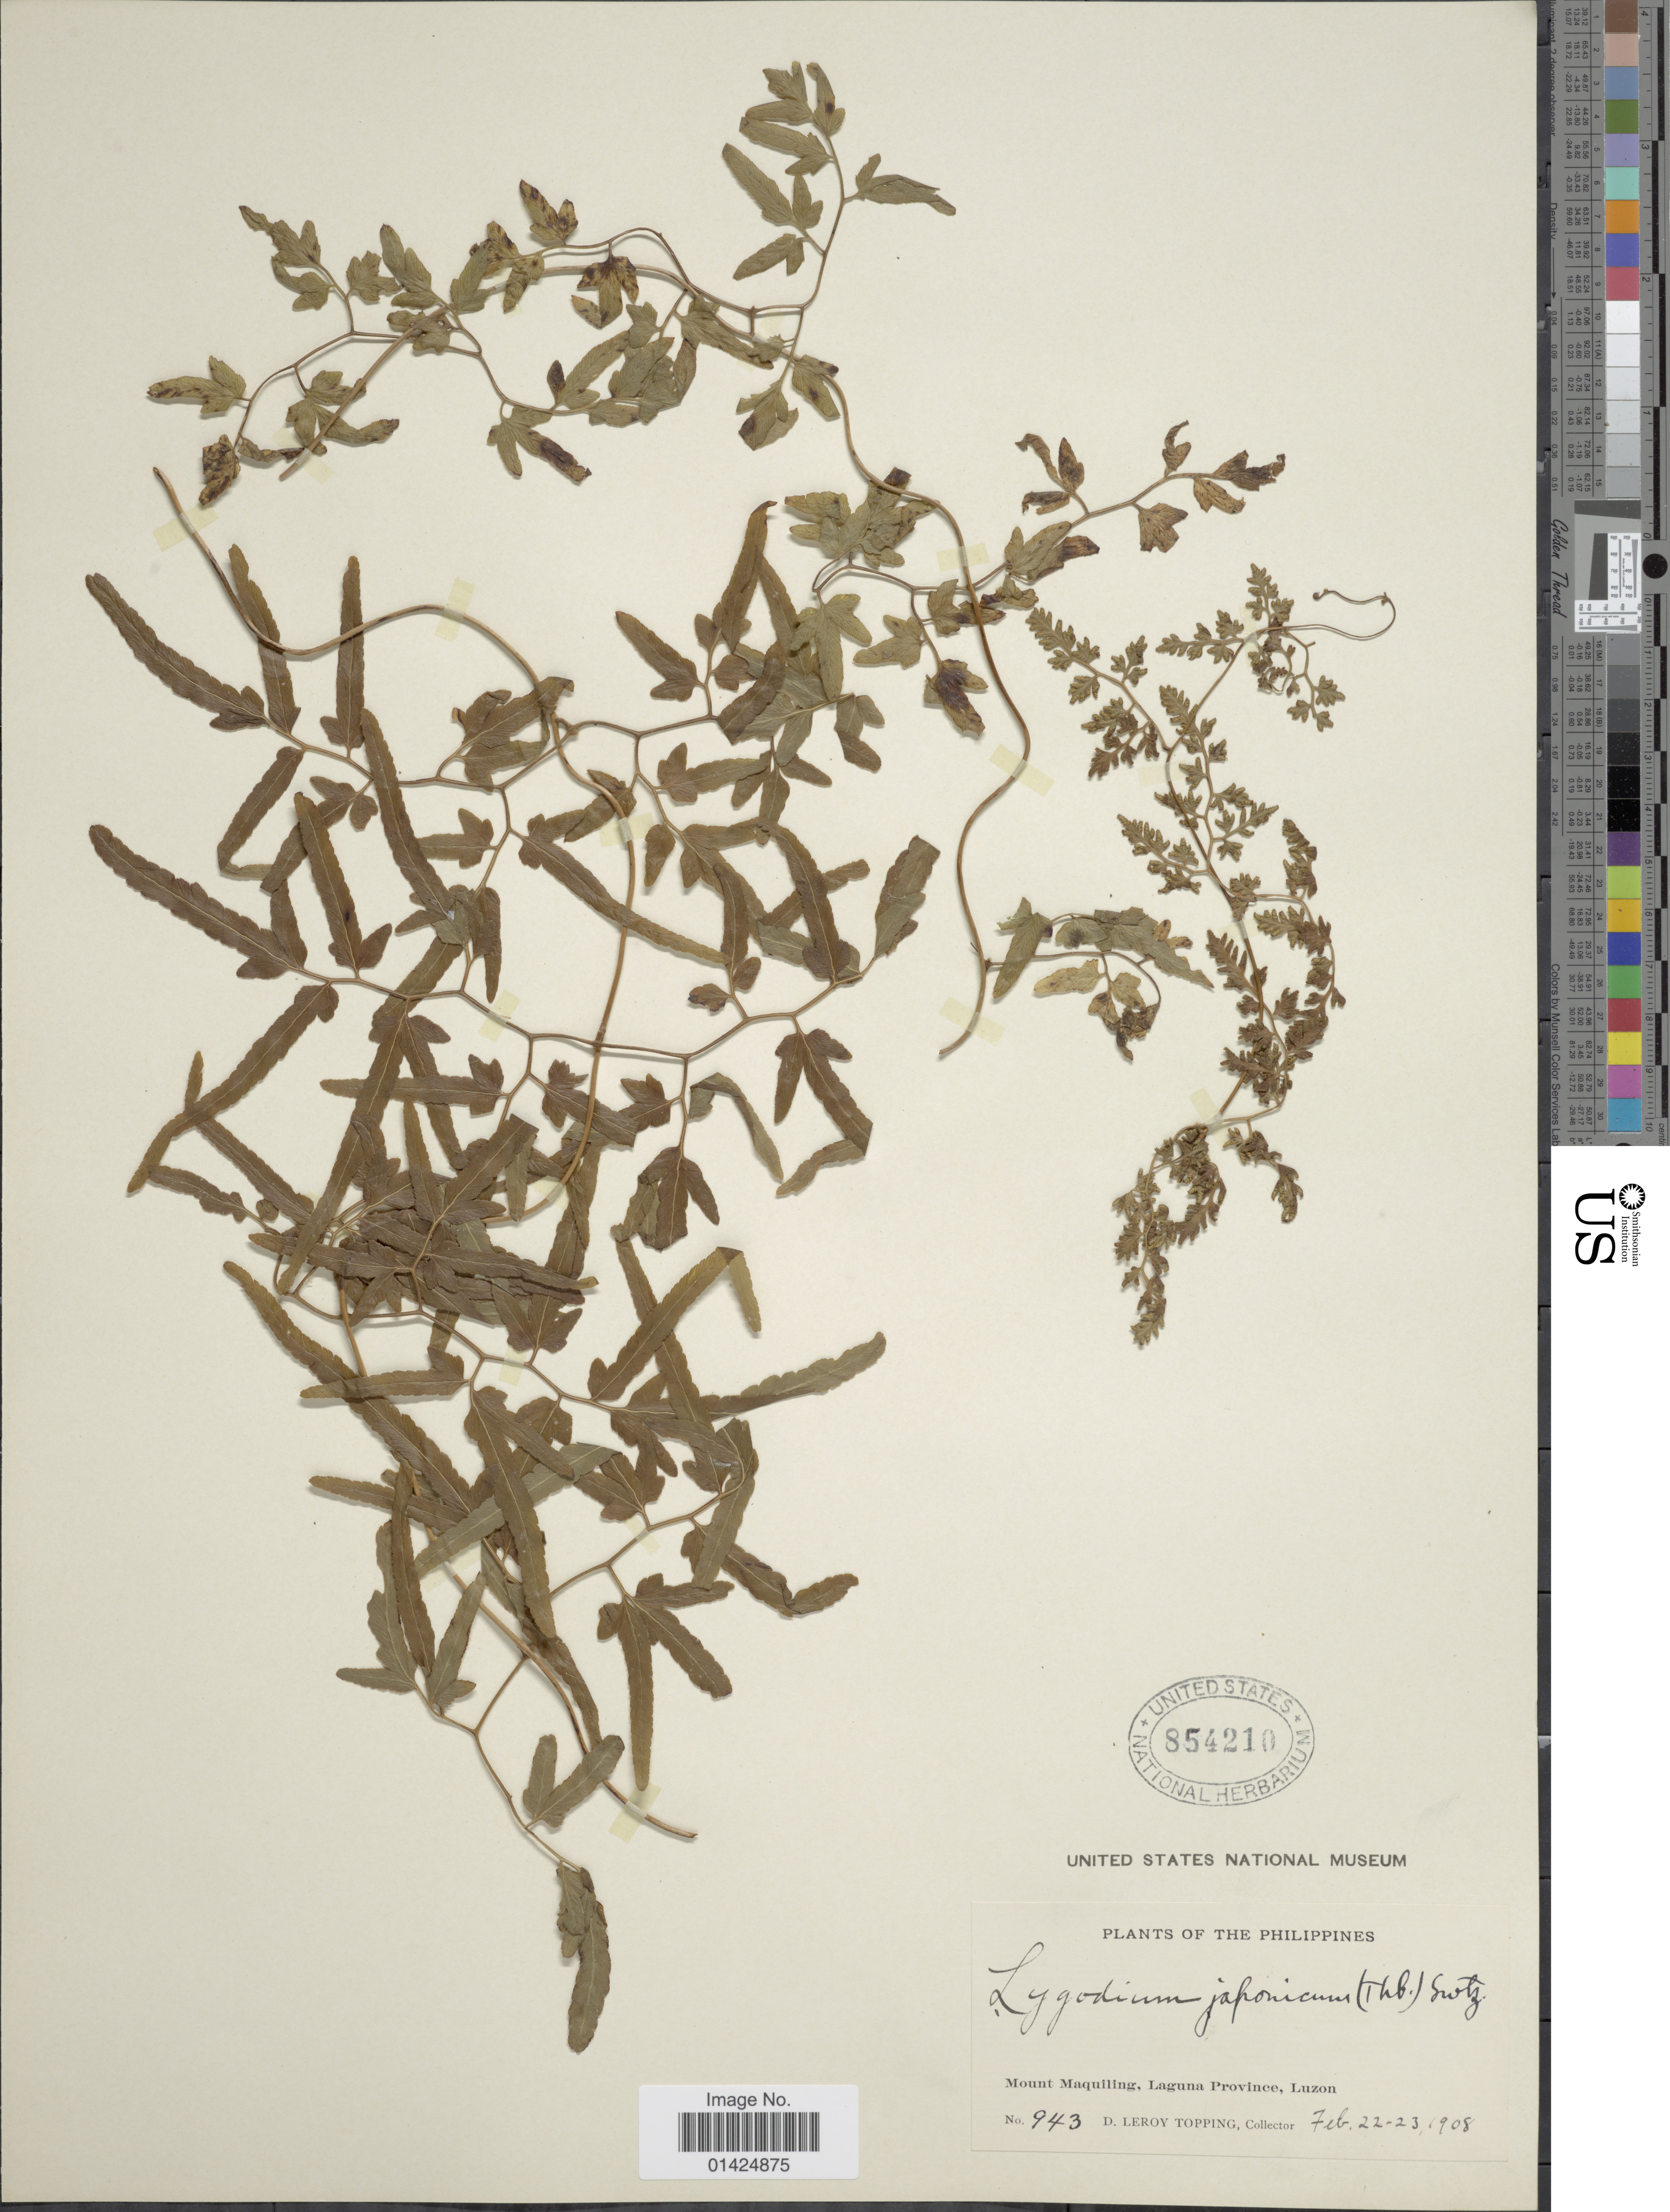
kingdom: Plantae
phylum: Tracheophyta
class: Polypodiopsida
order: Schizaeales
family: Lygodiaceae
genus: Lygodium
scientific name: Lygodium japonicum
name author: (Thunb.) Sw.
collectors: D. L. Topping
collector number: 943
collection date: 1908-02-22/1908-02-23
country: Philippines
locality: Mount Maquilling, La Laguna Province, Luzon.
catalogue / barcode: US 854210